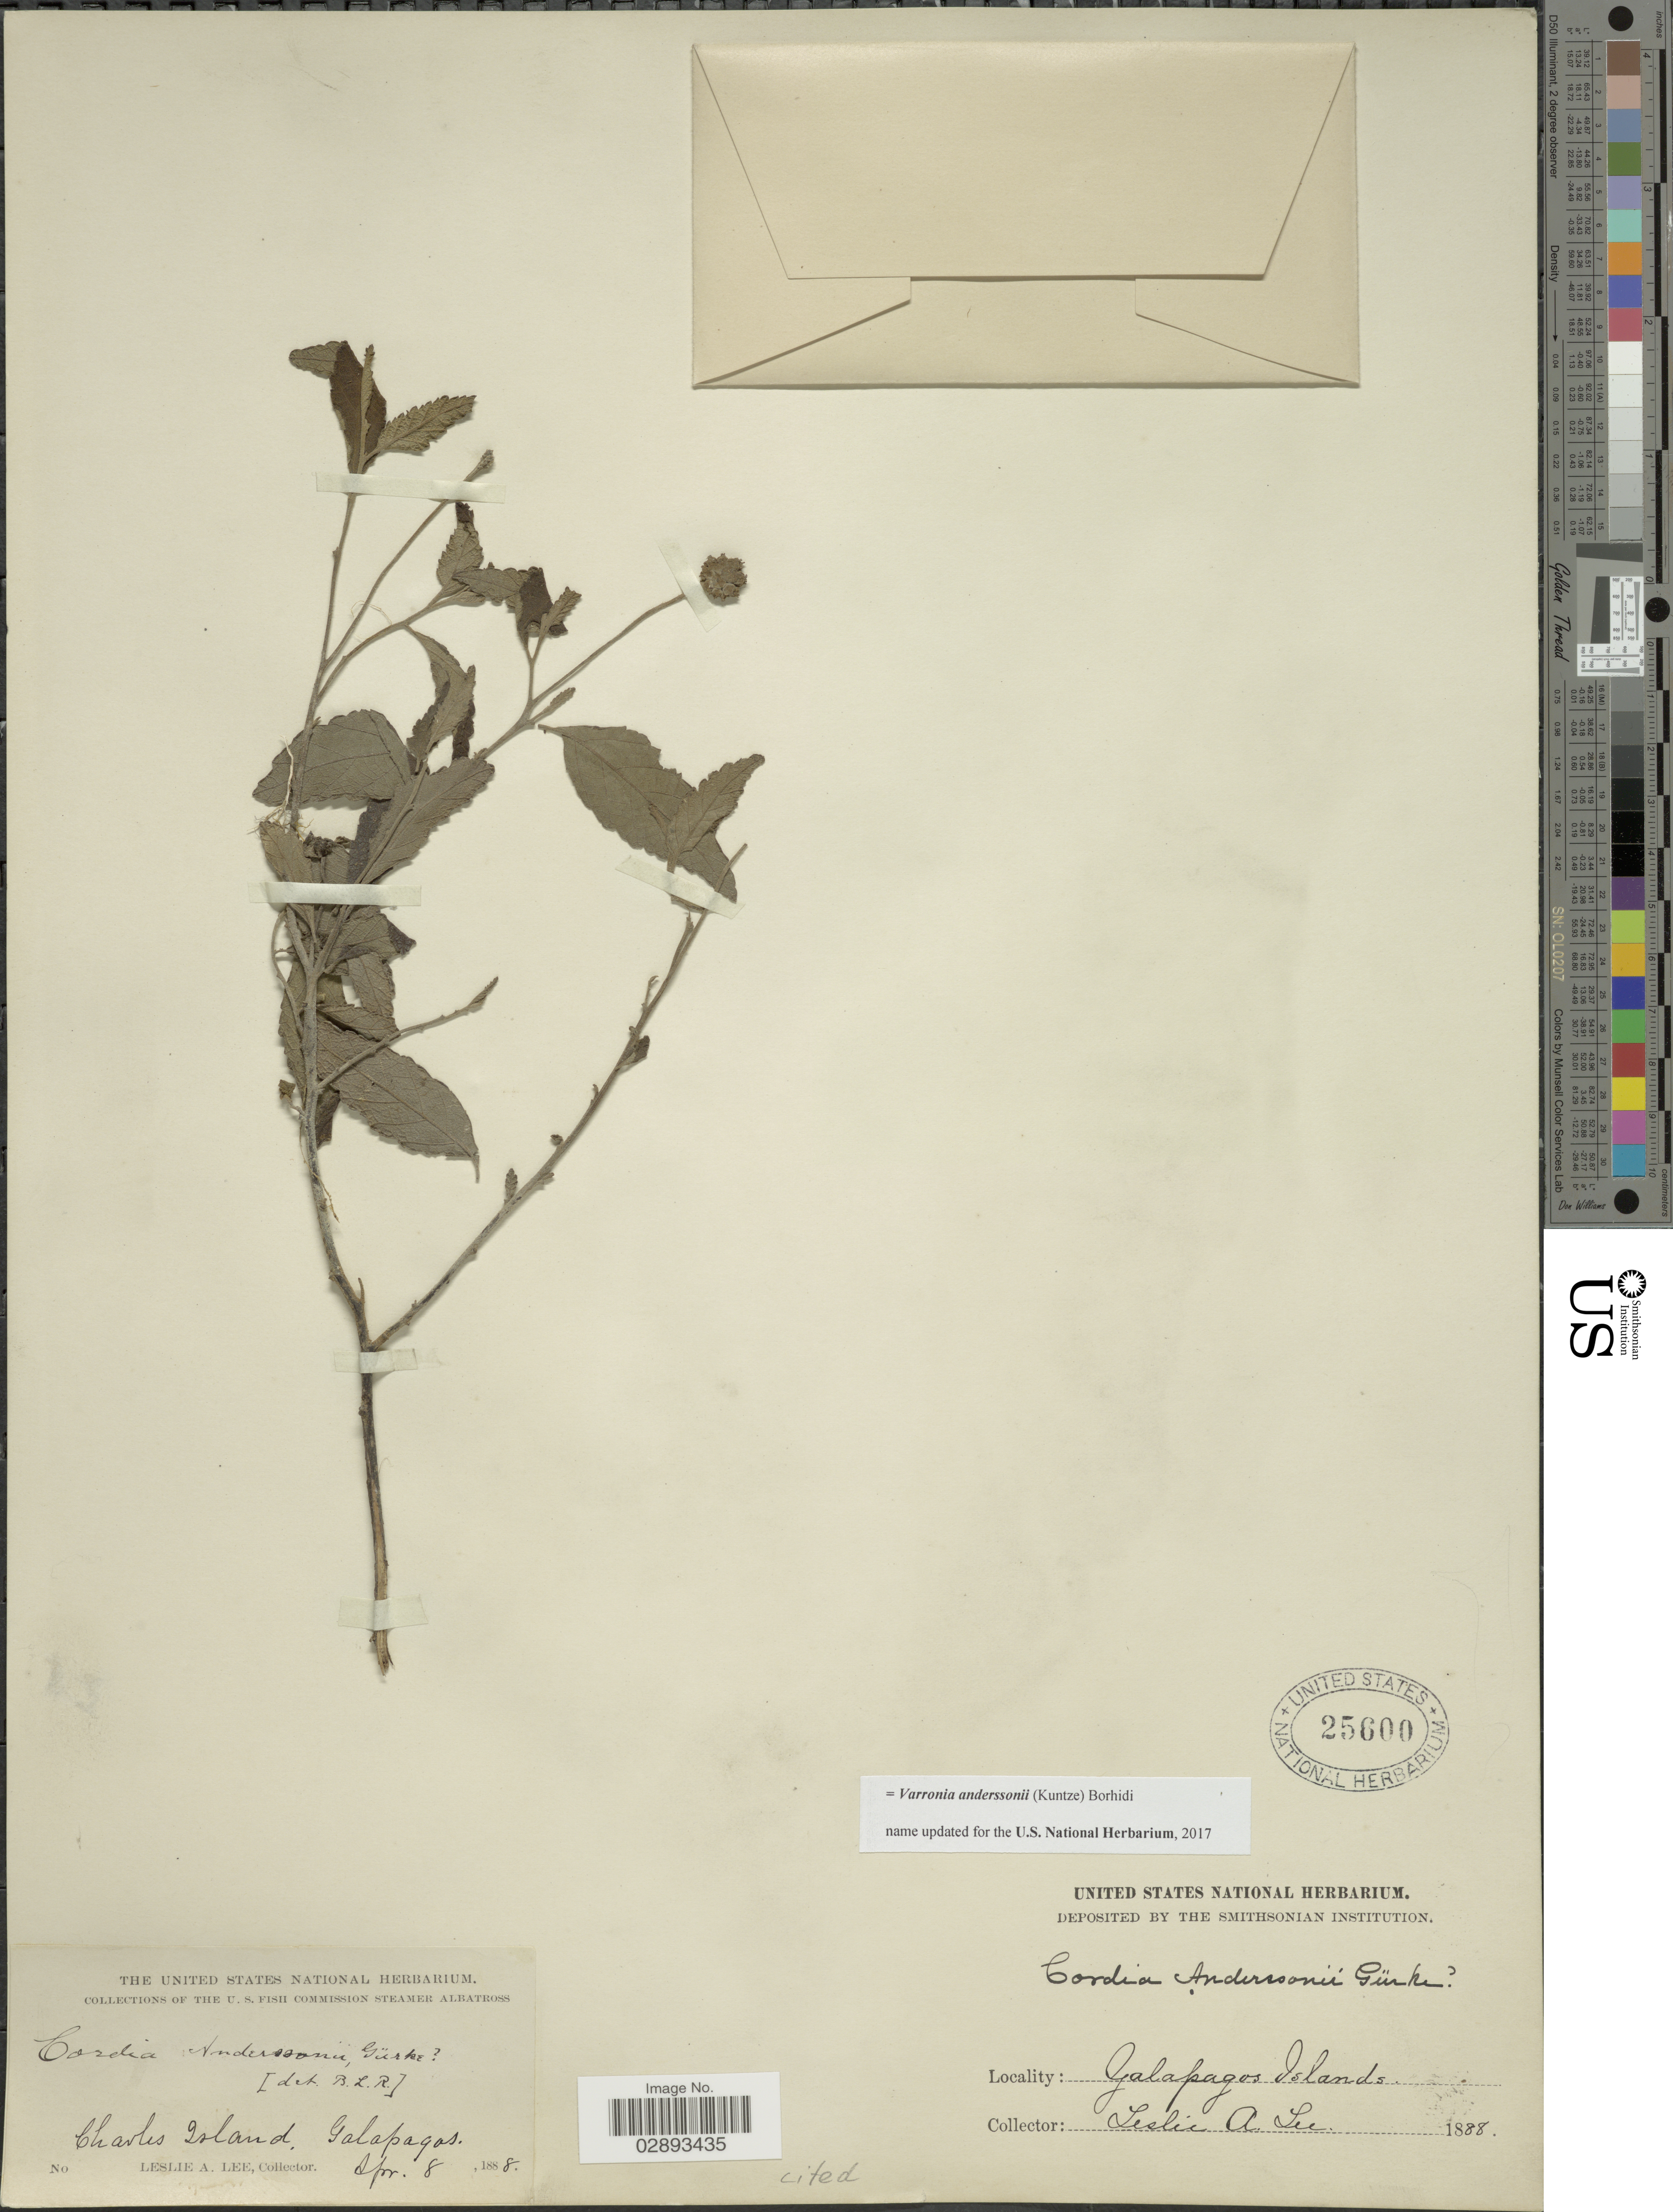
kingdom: Plantae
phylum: Tracheophyta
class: Magnoliopsida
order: Boraginales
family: Cordiaceae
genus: Varronia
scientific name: Varronia anderssonii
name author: (Kuntze) Borhidi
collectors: L. Lee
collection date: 1888-04-08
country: Ecuador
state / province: Colón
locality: Galapagos, Charles Island.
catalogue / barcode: US 25600